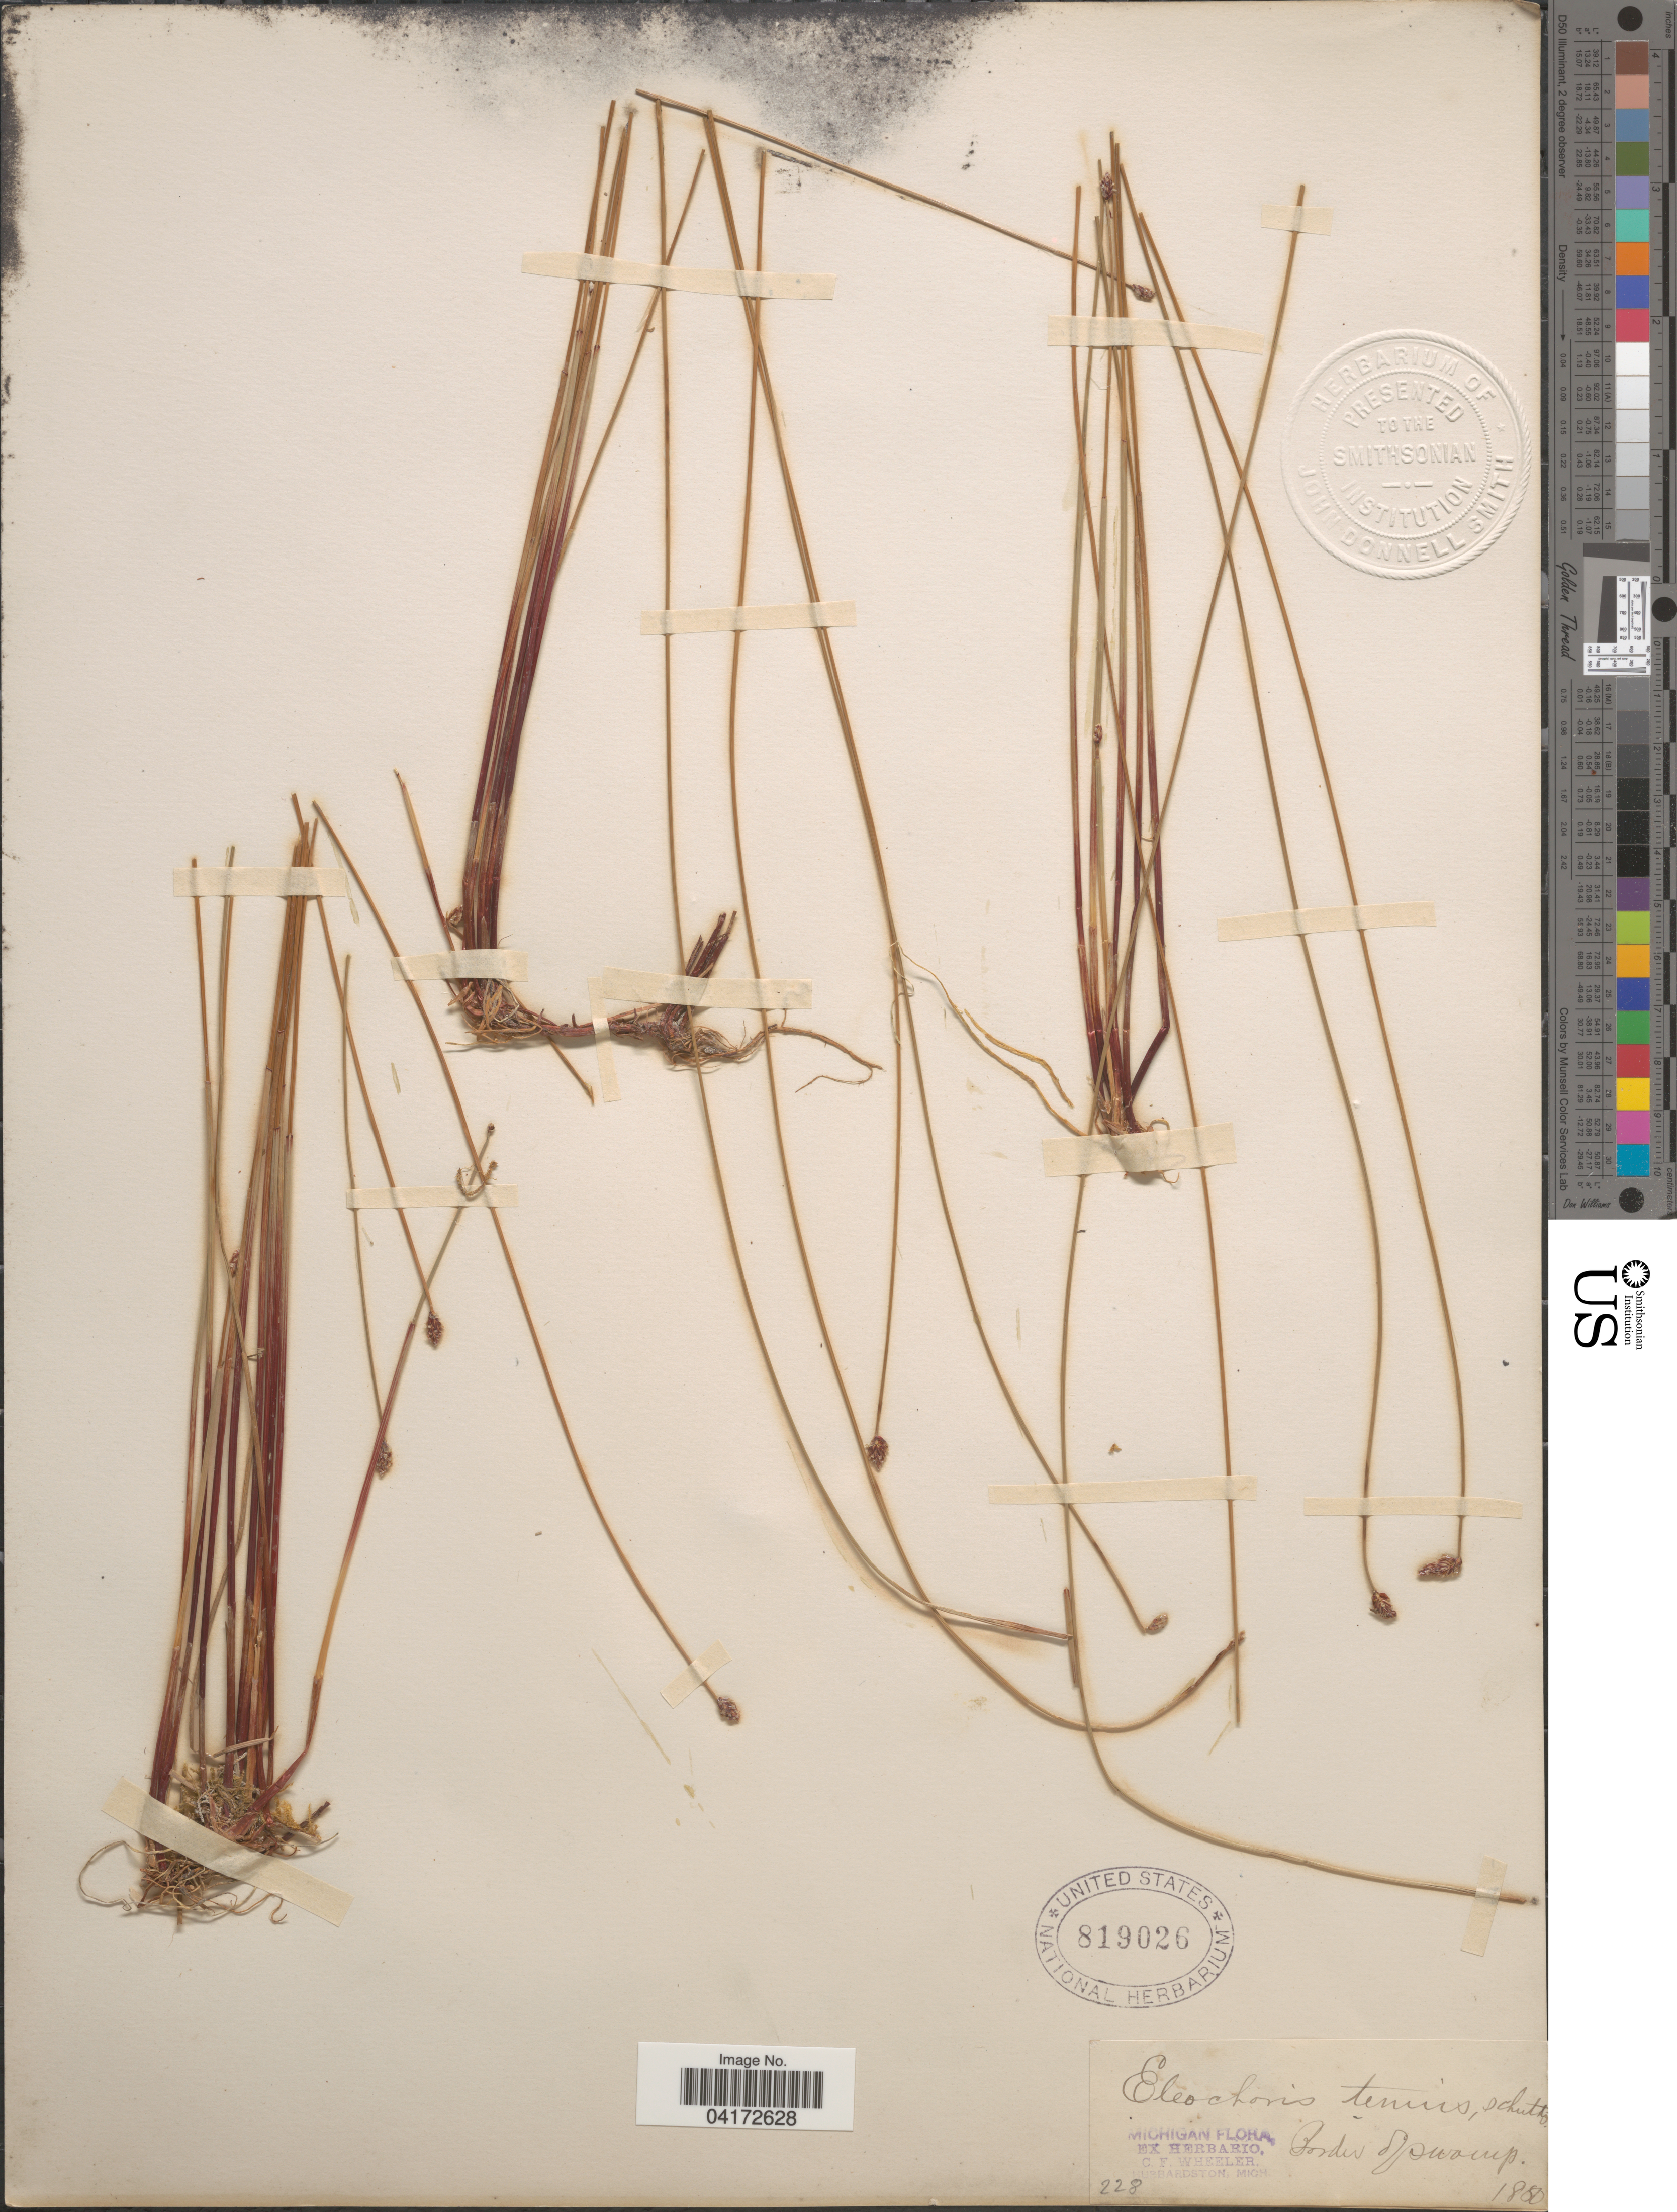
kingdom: Plantae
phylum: Tracheophyta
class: Liliopsida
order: Poales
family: Cyperaceae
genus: Eleocharis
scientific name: Eleocharis tenuis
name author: (Willd.) Schult.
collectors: Ex Herb. C. F. Wheeler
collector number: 228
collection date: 1880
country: United States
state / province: Michigan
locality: Border of swamp.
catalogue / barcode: US 819026